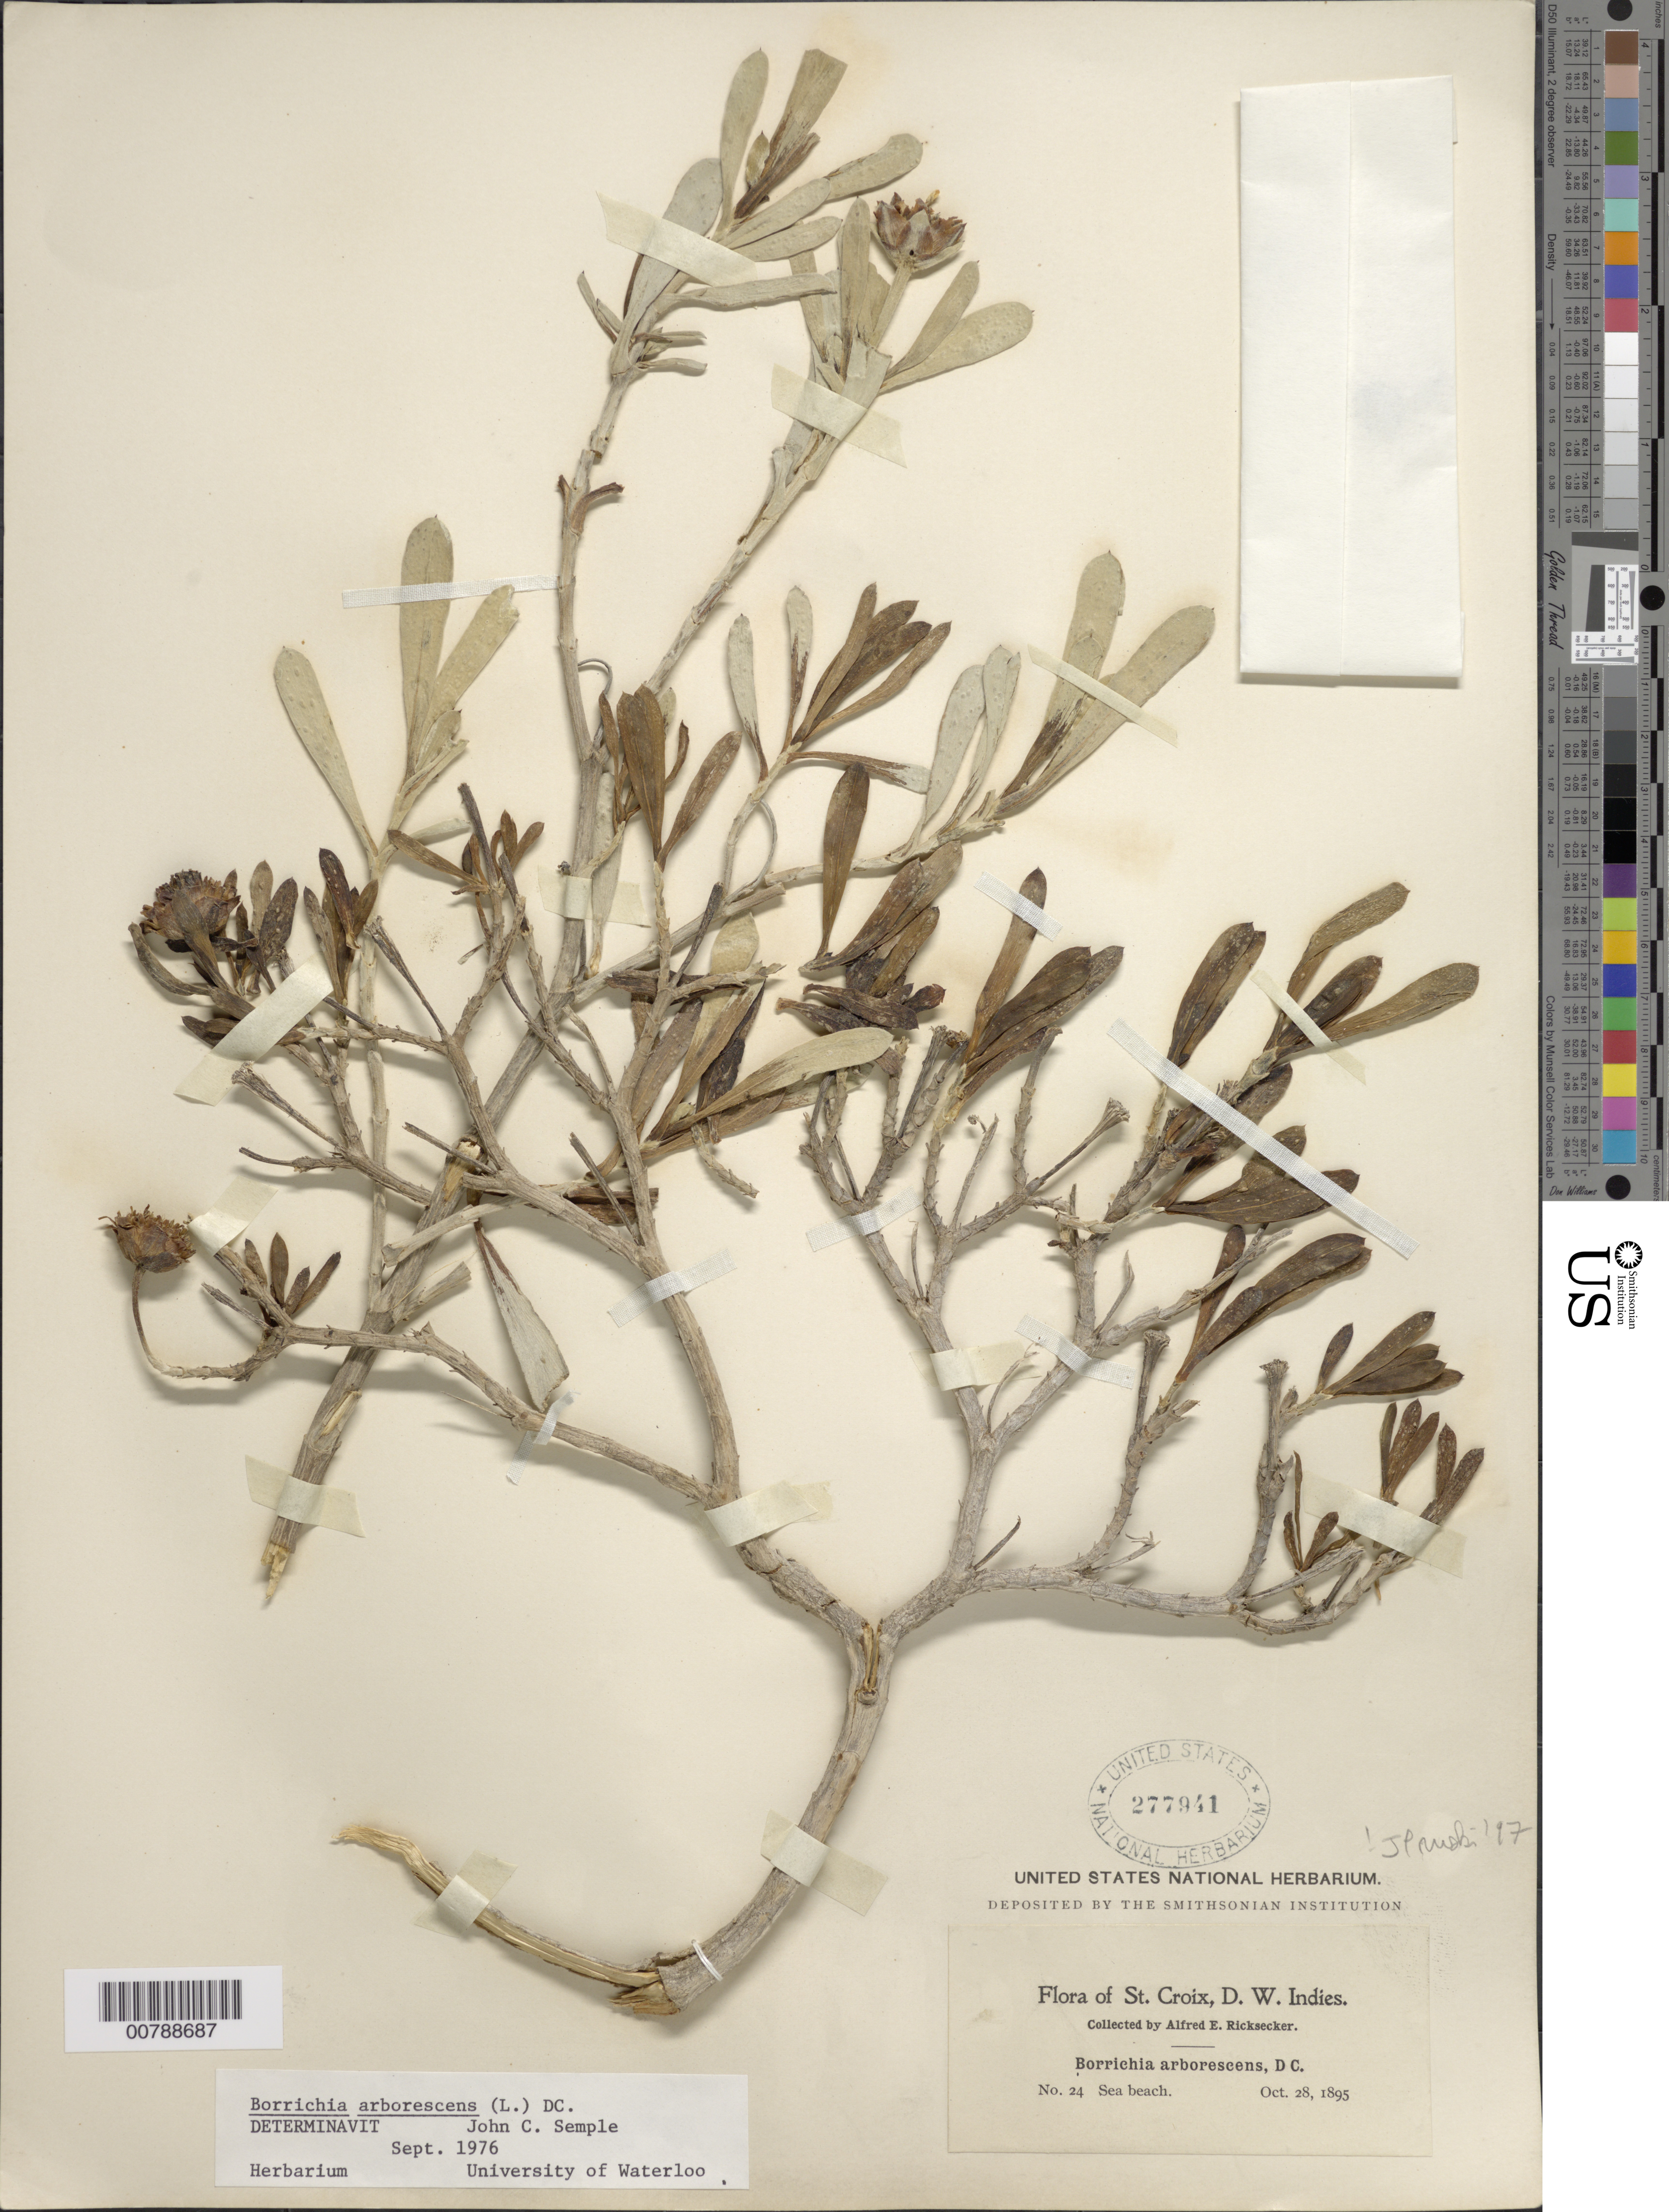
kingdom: Plantae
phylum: Tracheophyta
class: Magnoliopsida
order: Asterales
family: Asteraceae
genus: Borrichia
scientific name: Borrichia arborescens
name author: (L.) DC.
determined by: Semple, J. C.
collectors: A. E. Ricksecker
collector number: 24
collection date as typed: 28 Oct 1895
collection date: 1895-10-28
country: U.S. Virgin Islands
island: St. Croix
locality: Sea beach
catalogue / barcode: US 277941